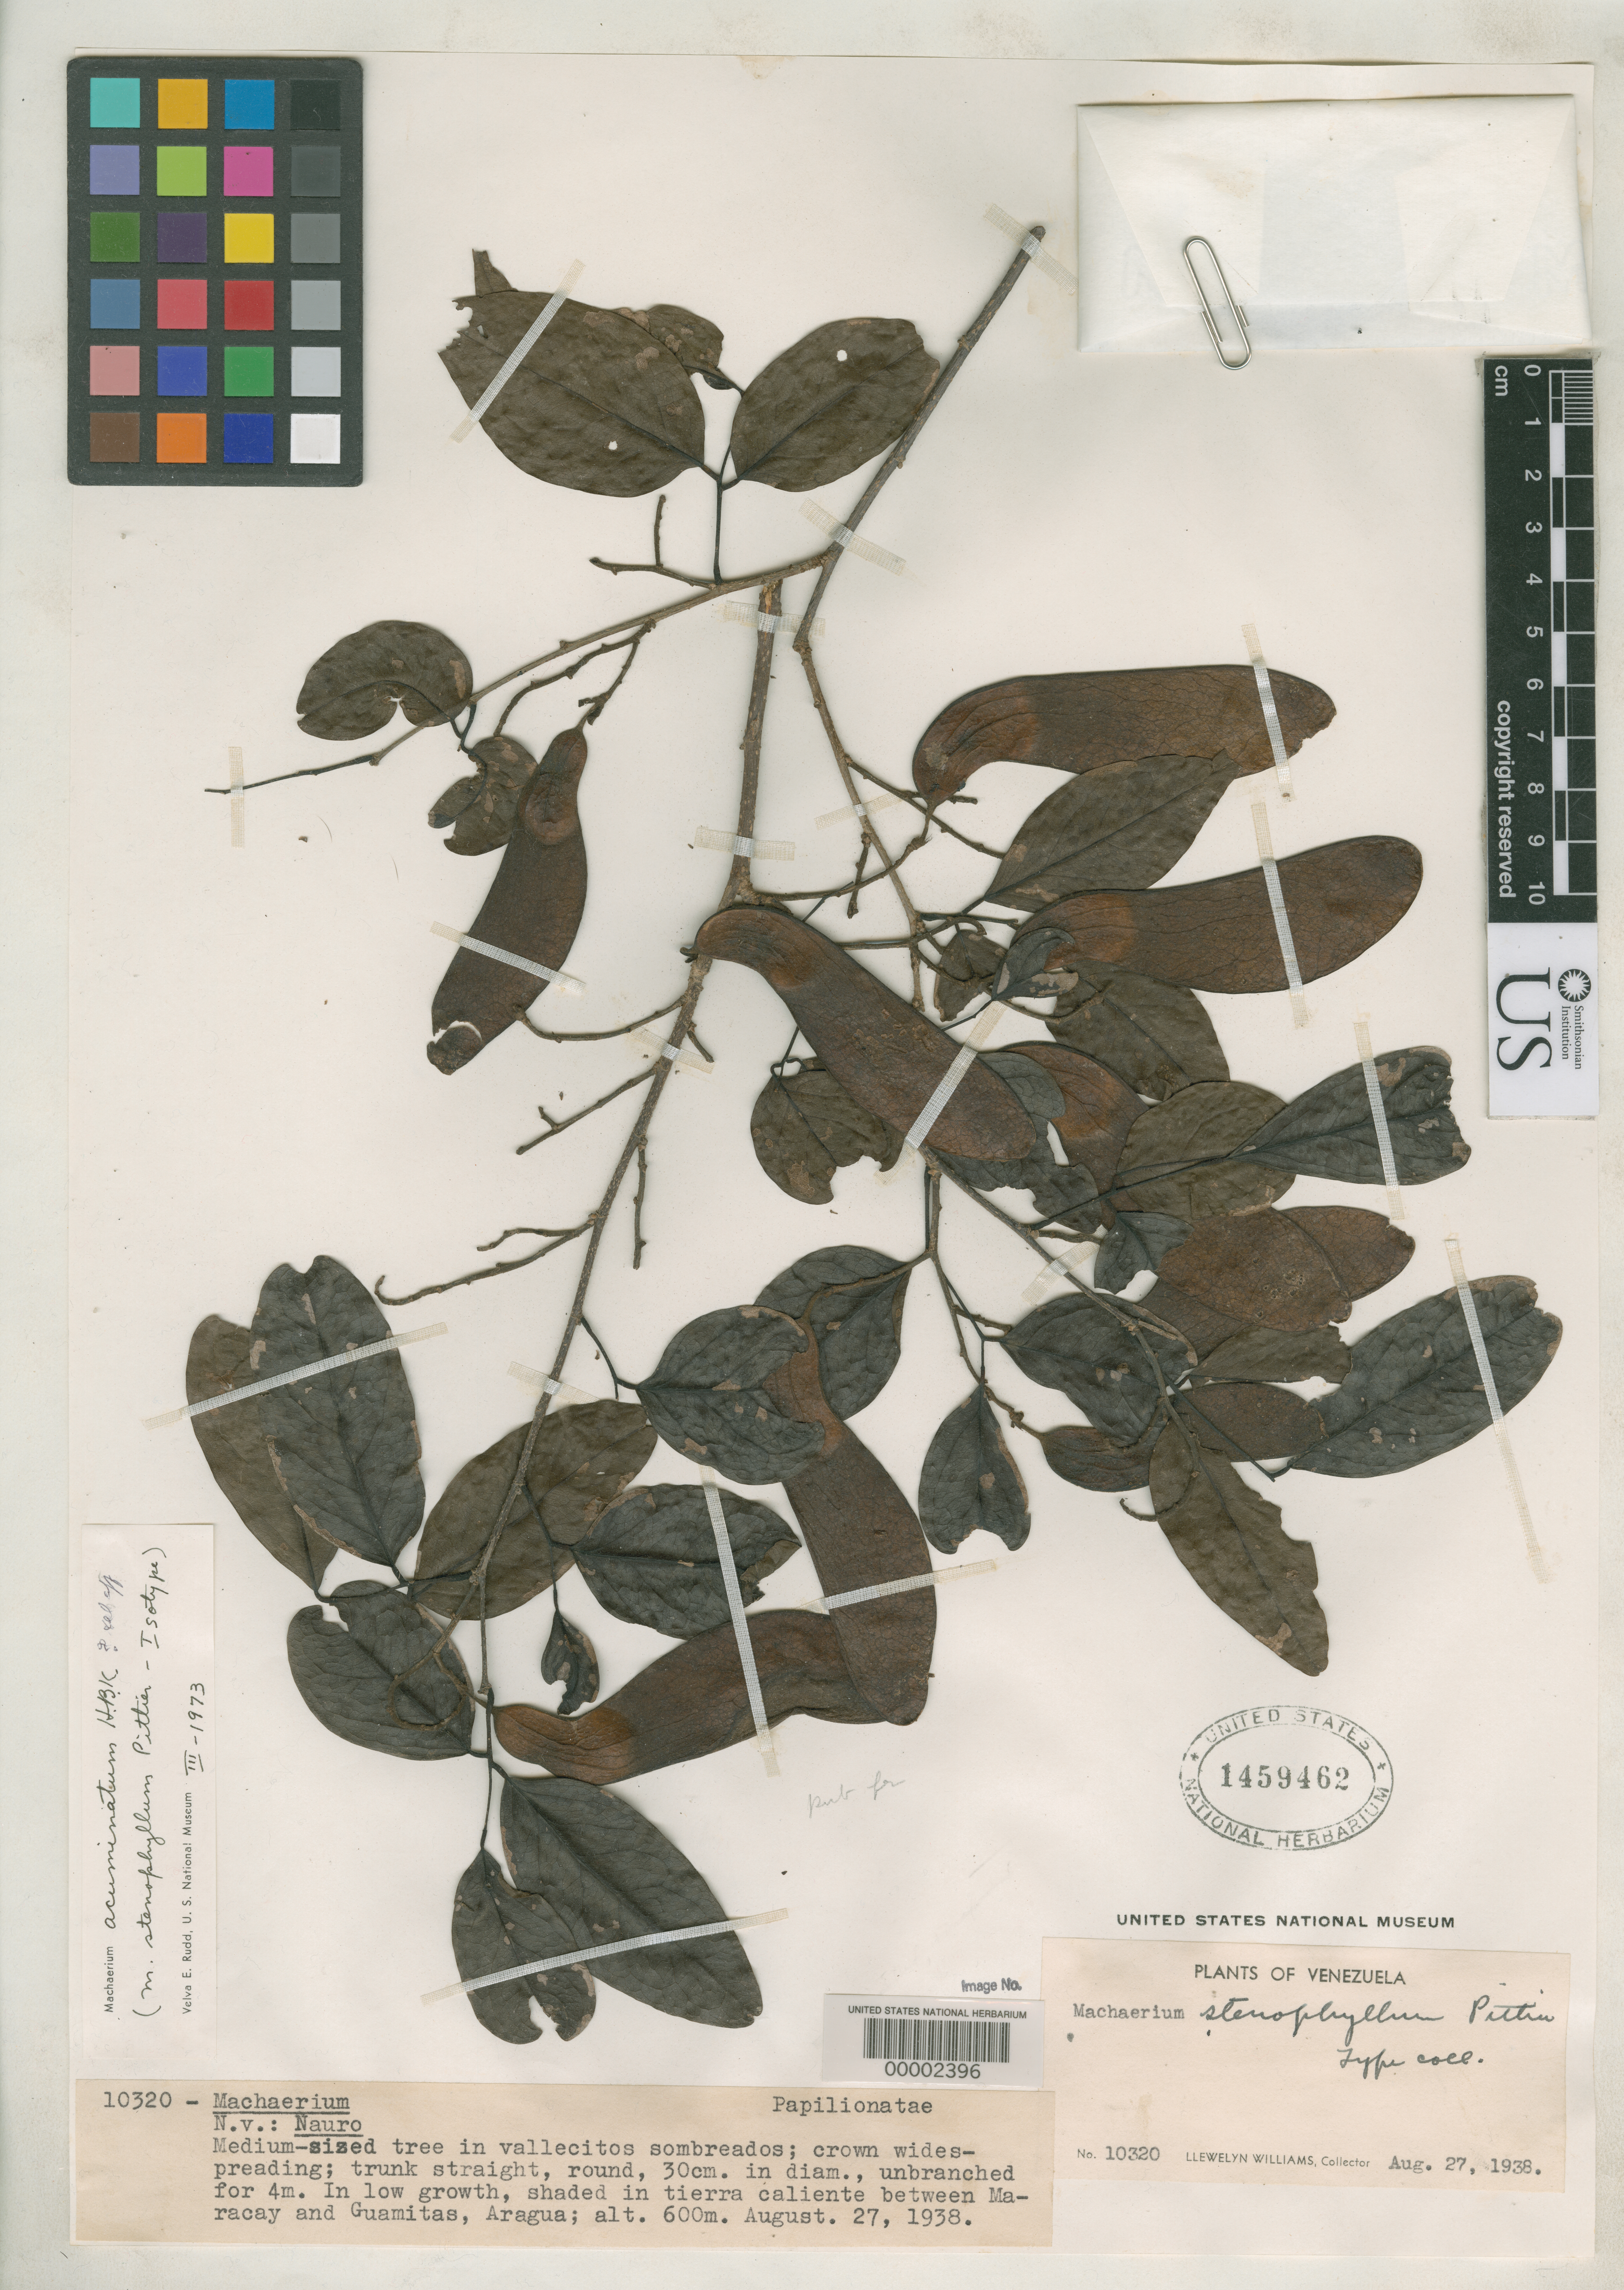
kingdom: Plantae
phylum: Tracheophyta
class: Magnoliopsida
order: Fabales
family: Fabaceae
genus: Machaerium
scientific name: Machaerium stenophyllum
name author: Pittier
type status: Isotype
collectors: Ll. Williams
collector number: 10320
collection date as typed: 27 Aug 1938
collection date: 1938-08-27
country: Venezuela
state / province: Aragua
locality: Between Maracay and Guamitas.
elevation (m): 600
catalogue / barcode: US 1459462